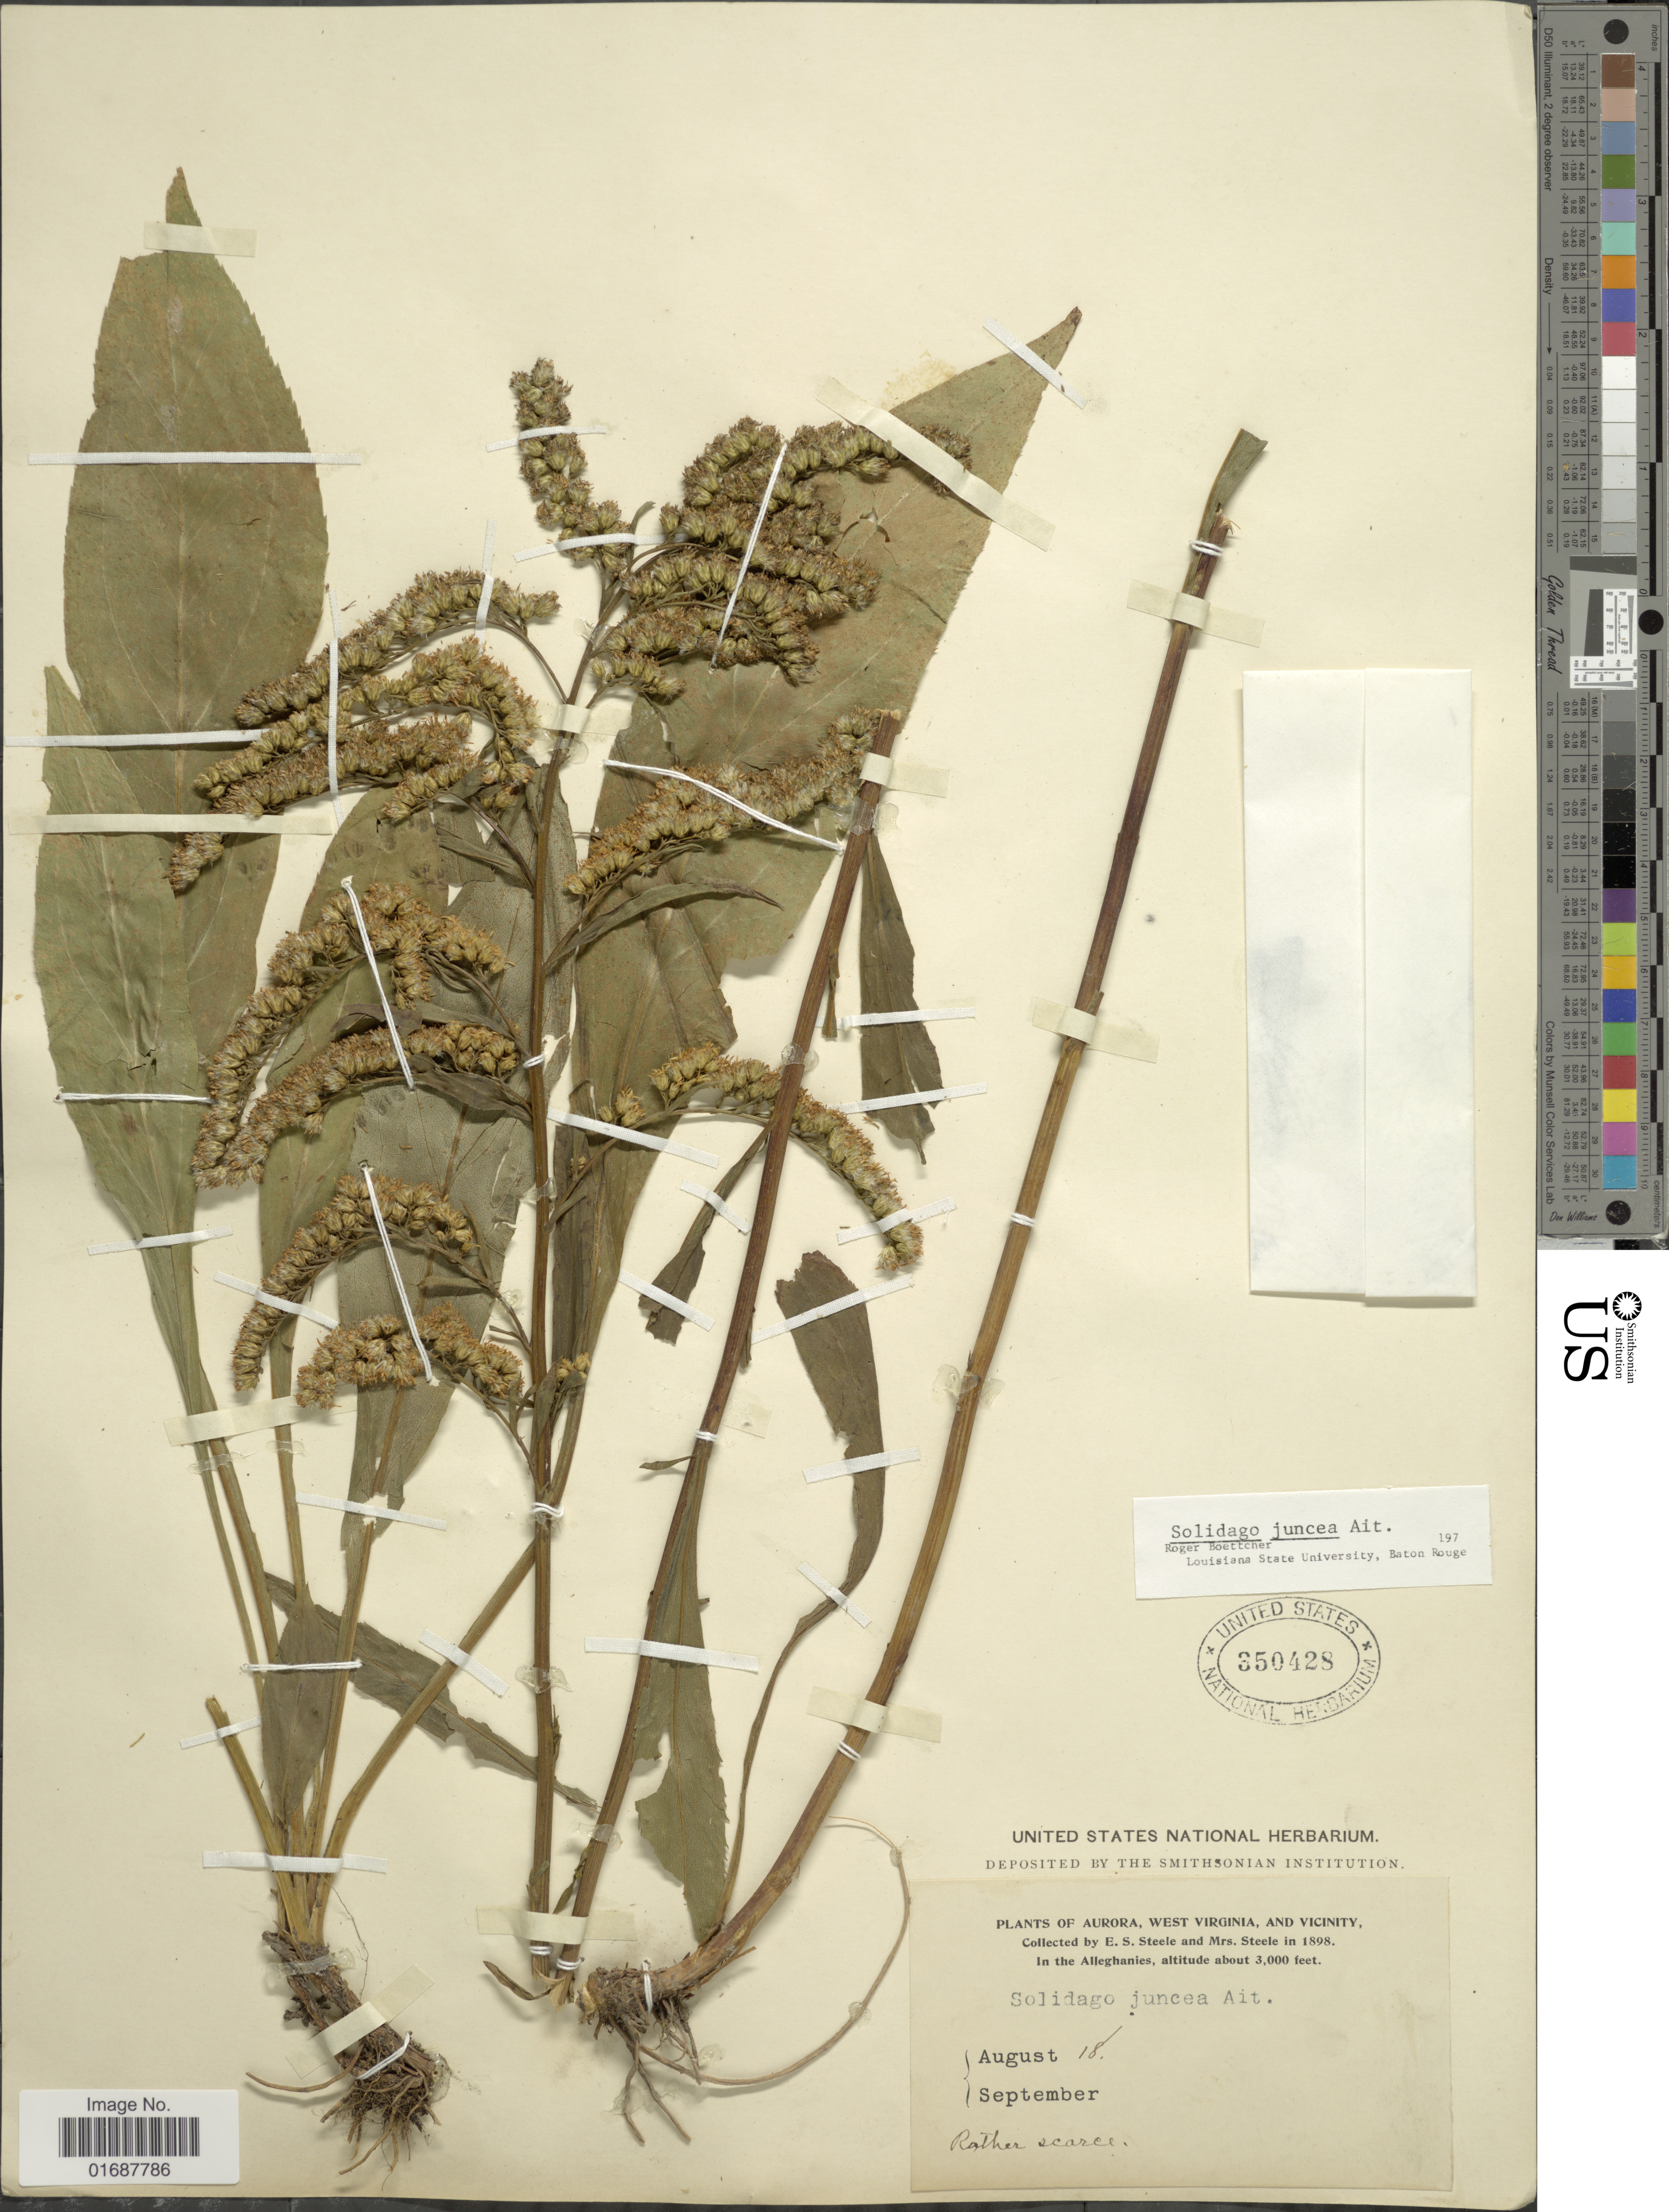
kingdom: Plantae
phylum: Tracheophyta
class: Magnoliopsida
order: Asterales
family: Asteraceae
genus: Solidago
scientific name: Solidago juncea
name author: Aiton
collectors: E. Steele & Mrs. E. S. Steele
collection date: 1898-08-18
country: United States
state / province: West Virginia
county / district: Preston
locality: Aurora. West Virginia and vicinity. In the Alleghanies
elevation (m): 914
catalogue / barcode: US 350428